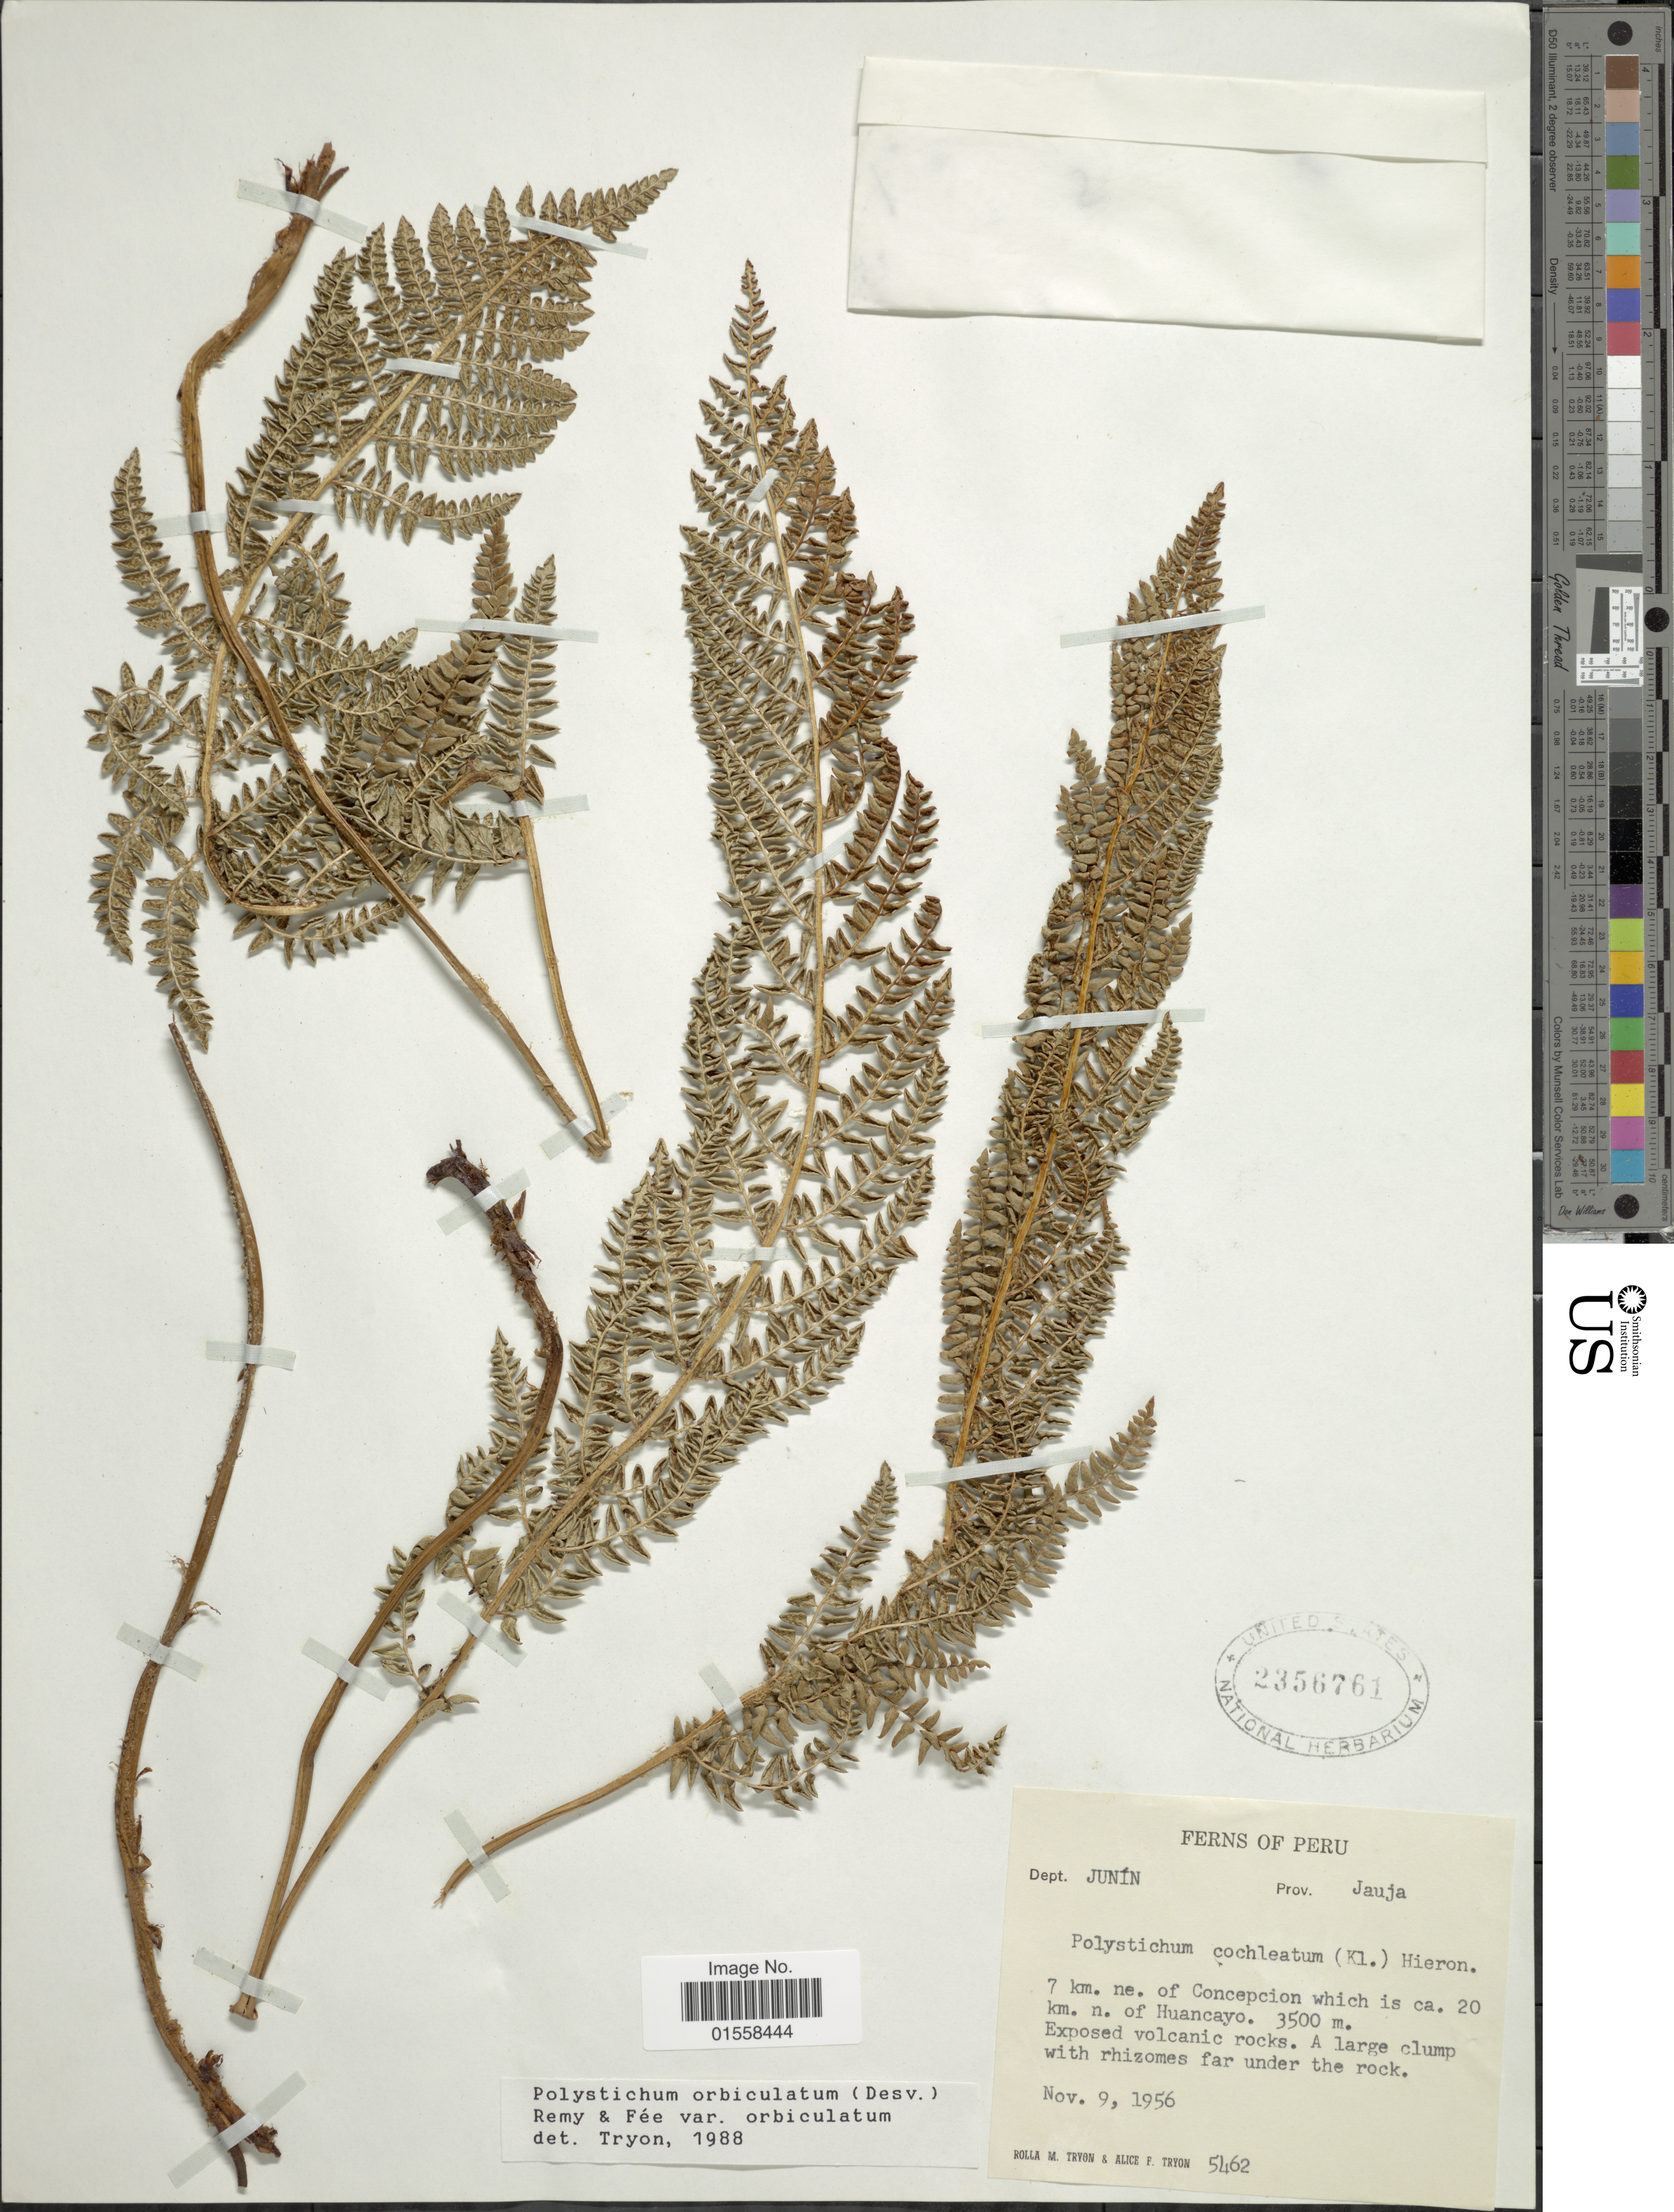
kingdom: Plantae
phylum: Tracheophyta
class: Polypodiopsida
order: Polypodiales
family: Dryopteridaceae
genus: Polystichum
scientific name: Polystichum orbiculatum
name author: (Desv.) J. Rémy & Fée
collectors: R. M. Tryon & A. F. Tryon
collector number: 5462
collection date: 1956-11-09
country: Peru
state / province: Junín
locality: Peru, Dep. Junin, Prov. Jauja. 7 km. ne, of Concepcion which is ca. 20 km. n. of Huancayo.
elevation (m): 3500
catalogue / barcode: US 2356761